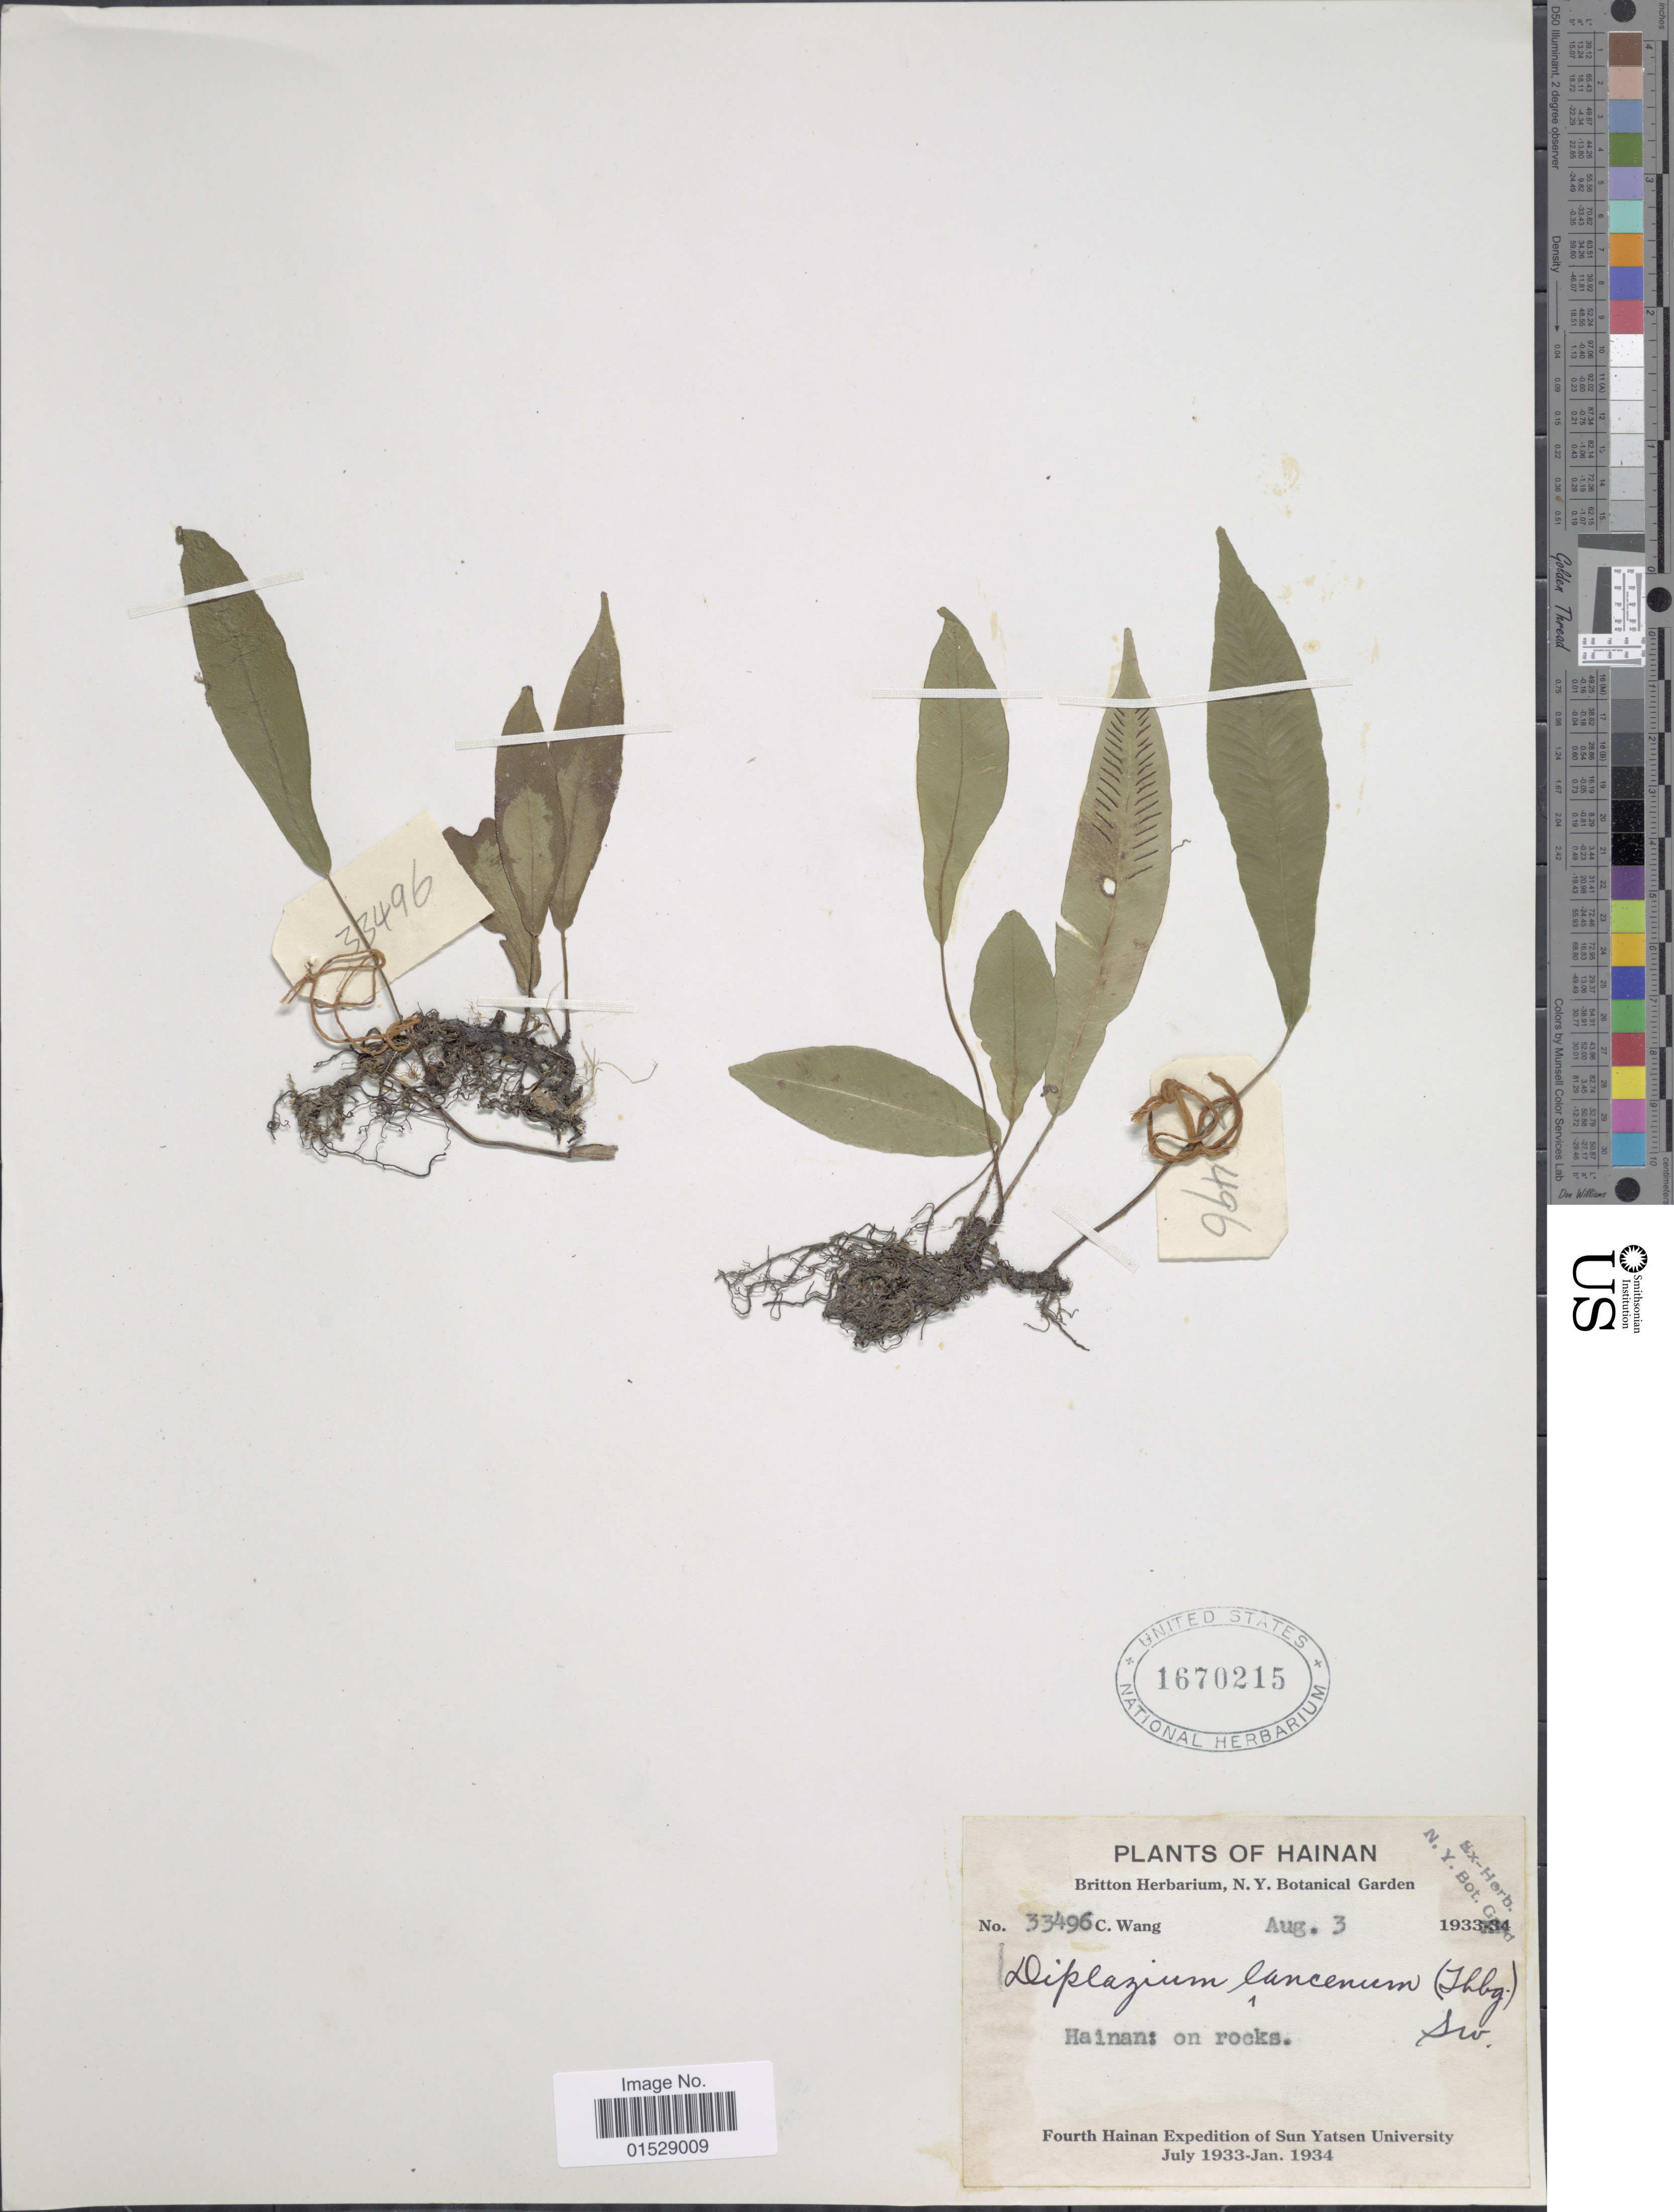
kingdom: Plantae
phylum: Tracheophyta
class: Polypodiopsida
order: Polypodiales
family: Athyriaceae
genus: Deparia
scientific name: Deparia lancea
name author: (Thunb.) Fraser-Jenk.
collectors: C. Wang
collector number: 33496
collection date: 1933-08-03/1934-08-03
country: China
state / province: Hainan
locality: Hainan: on rocks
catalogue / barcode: US 1670215